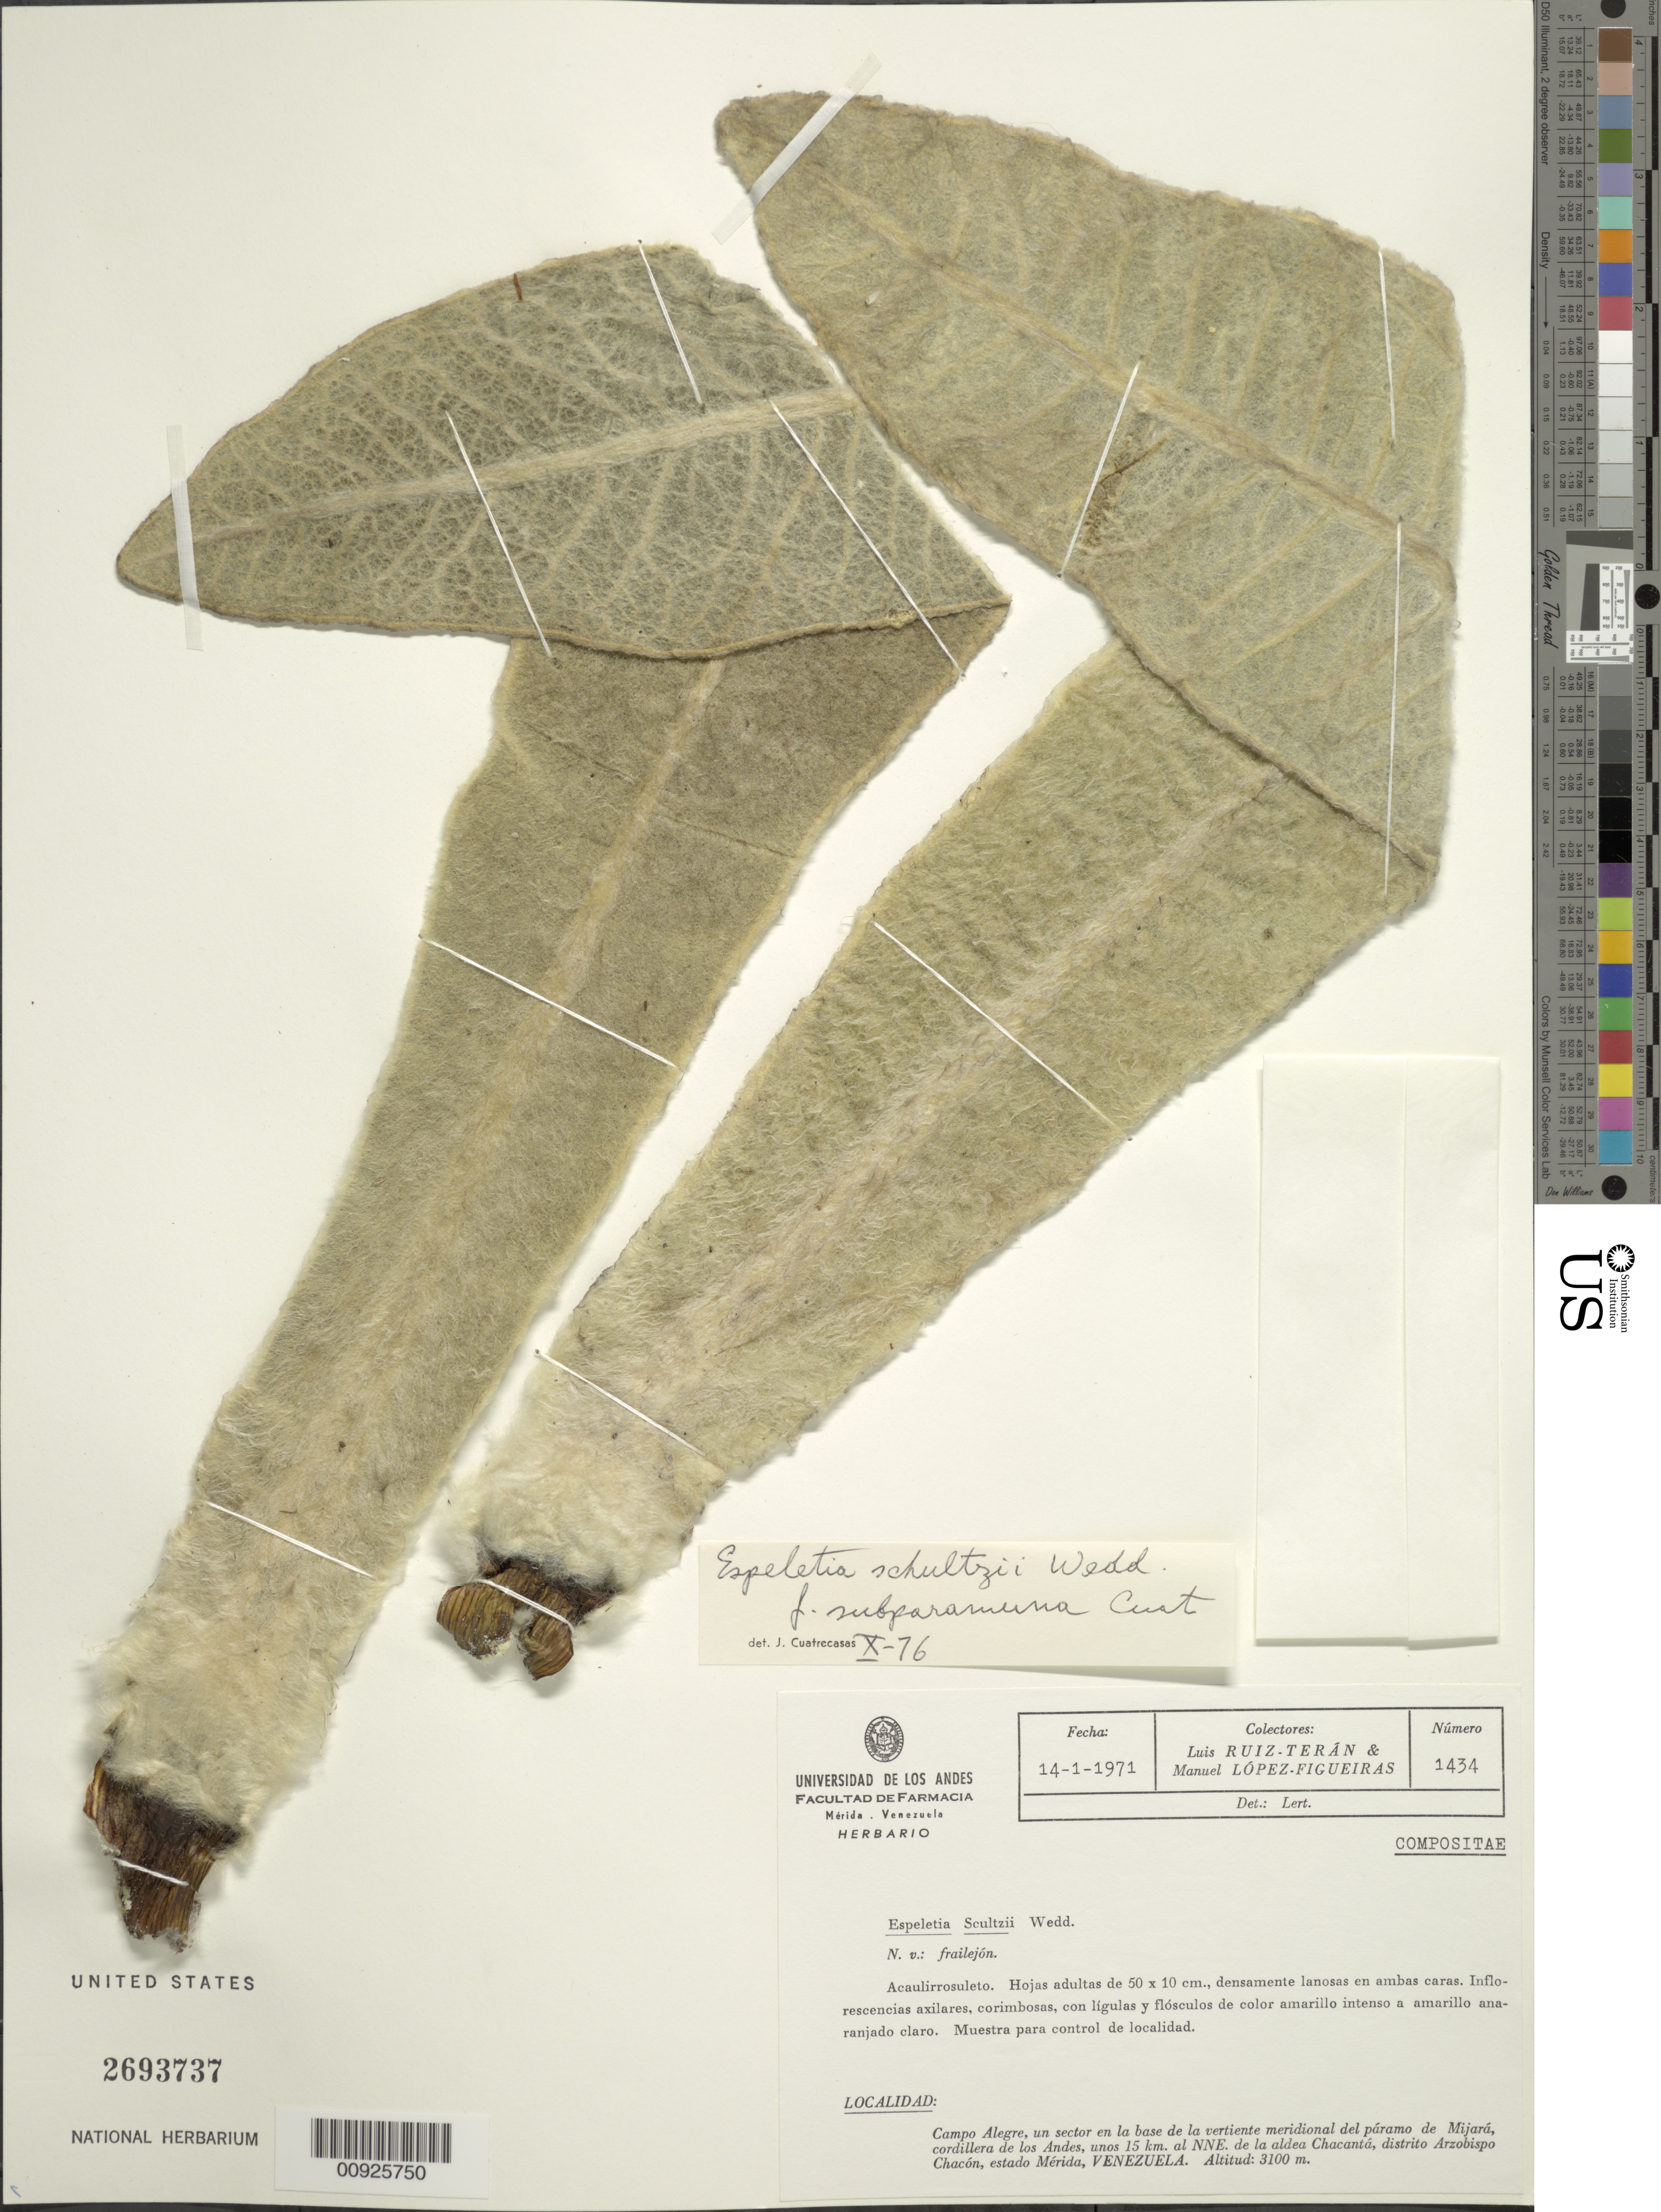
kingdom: Plantae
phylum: Tracheophyta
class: Magnoliopsida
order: Asterales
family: Asteraceae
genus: Espeletia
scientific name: Espeletia schultzii var. subparamuna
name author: Cuatrec.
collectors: L. E. Ruíz-Terán & M. López Figueiras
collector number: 1434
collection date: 1971-01-14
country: Venezuela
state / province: Mérida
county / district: Arzobispo Chacón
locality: P. de Mijará. Campo Alegre, un sector en la base de la vertiente meridional del páramo de Mijará, Cordillera de los Andes, a unos 15 km al NNE de la aldea Chacantá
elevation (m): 3100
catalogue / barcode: US 2693737